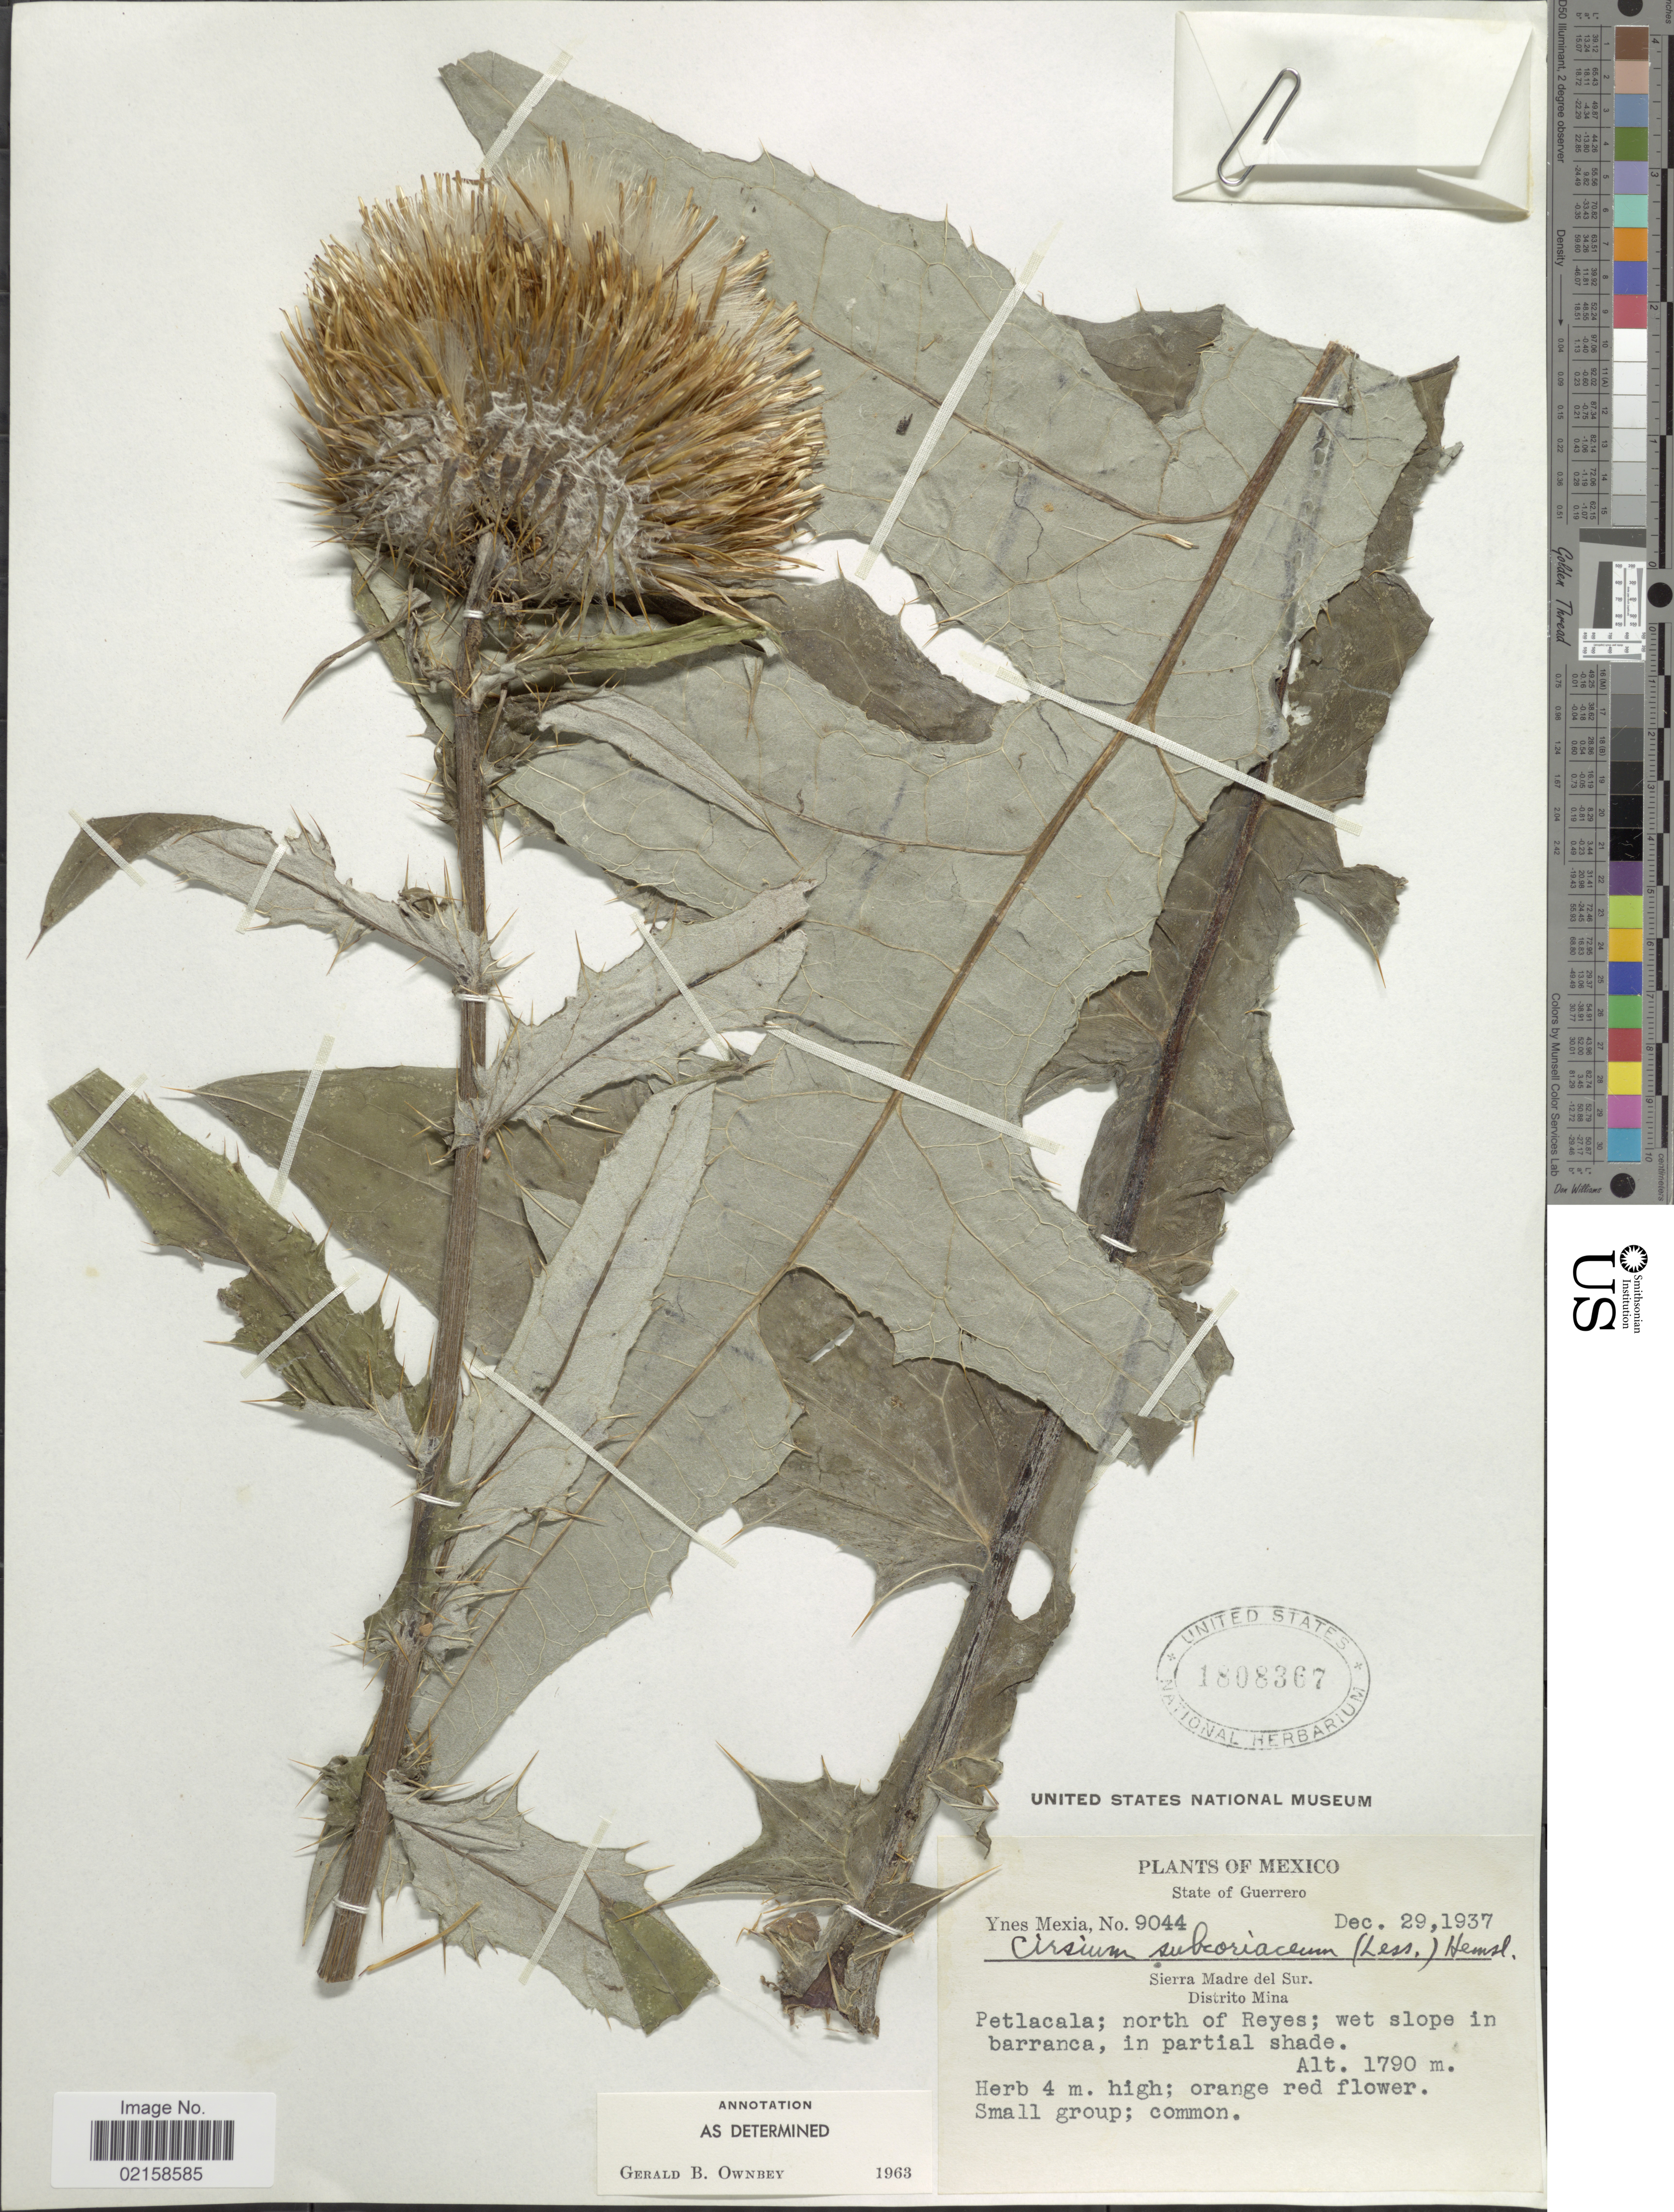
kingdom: Plantae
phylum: Tracheophyta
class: Magnoliopsida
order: Asterales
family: Asteraceae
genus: Cirsium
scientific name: Cirsium subcoriaceum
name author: (Less.) Sch. Bip.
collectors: Y. Mexia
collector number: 9044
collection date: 1937-12-29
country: Mexico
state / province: Guerrero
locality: Petlacala; north of Reyes; wet slope in barranca.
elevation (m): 1790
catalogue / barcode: US 1808367